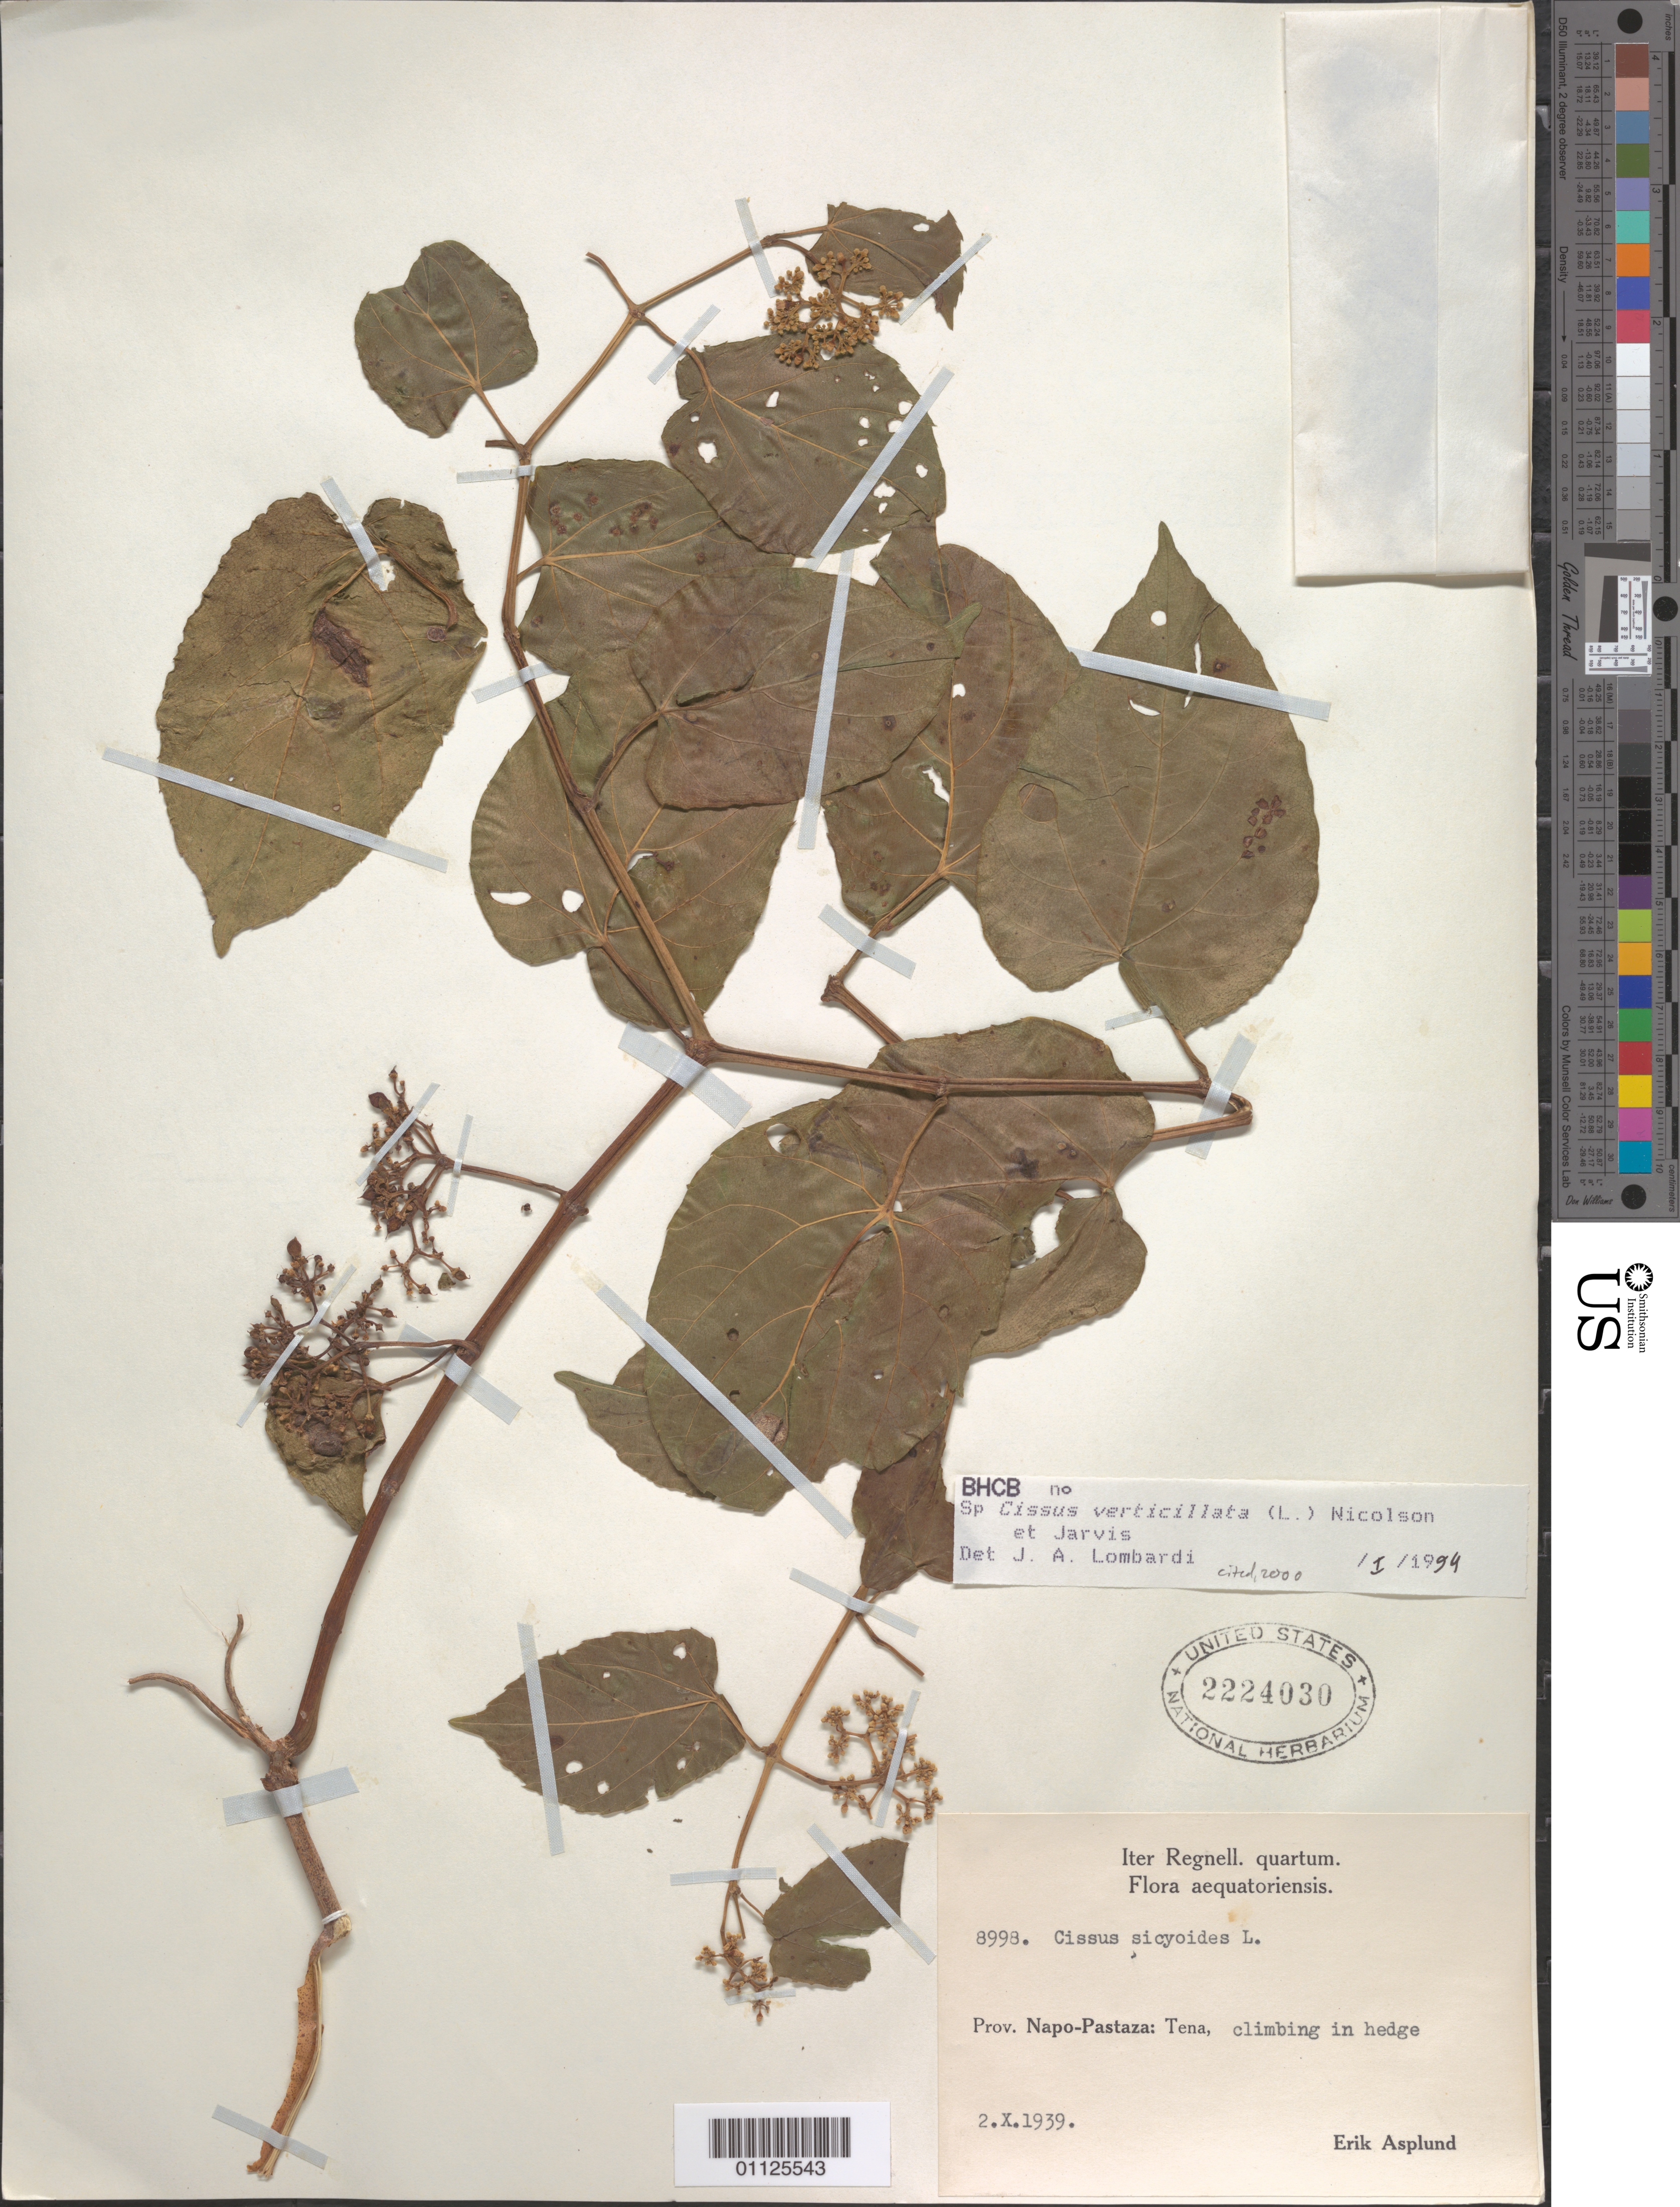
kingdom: Plantae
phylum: Tracheophyta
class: Magnoliopsida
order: Vitales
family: Vitaceae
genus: Cissus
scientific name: Cissus verticillata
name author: (L.) Nicolson & C.E. Jarvis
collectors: E. Asplund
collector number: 8998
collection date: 1939-10-02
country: Ecuador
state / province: Napo / Pastaza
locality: Tena.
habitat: Climbing in hedge.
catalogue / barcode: US 2224030